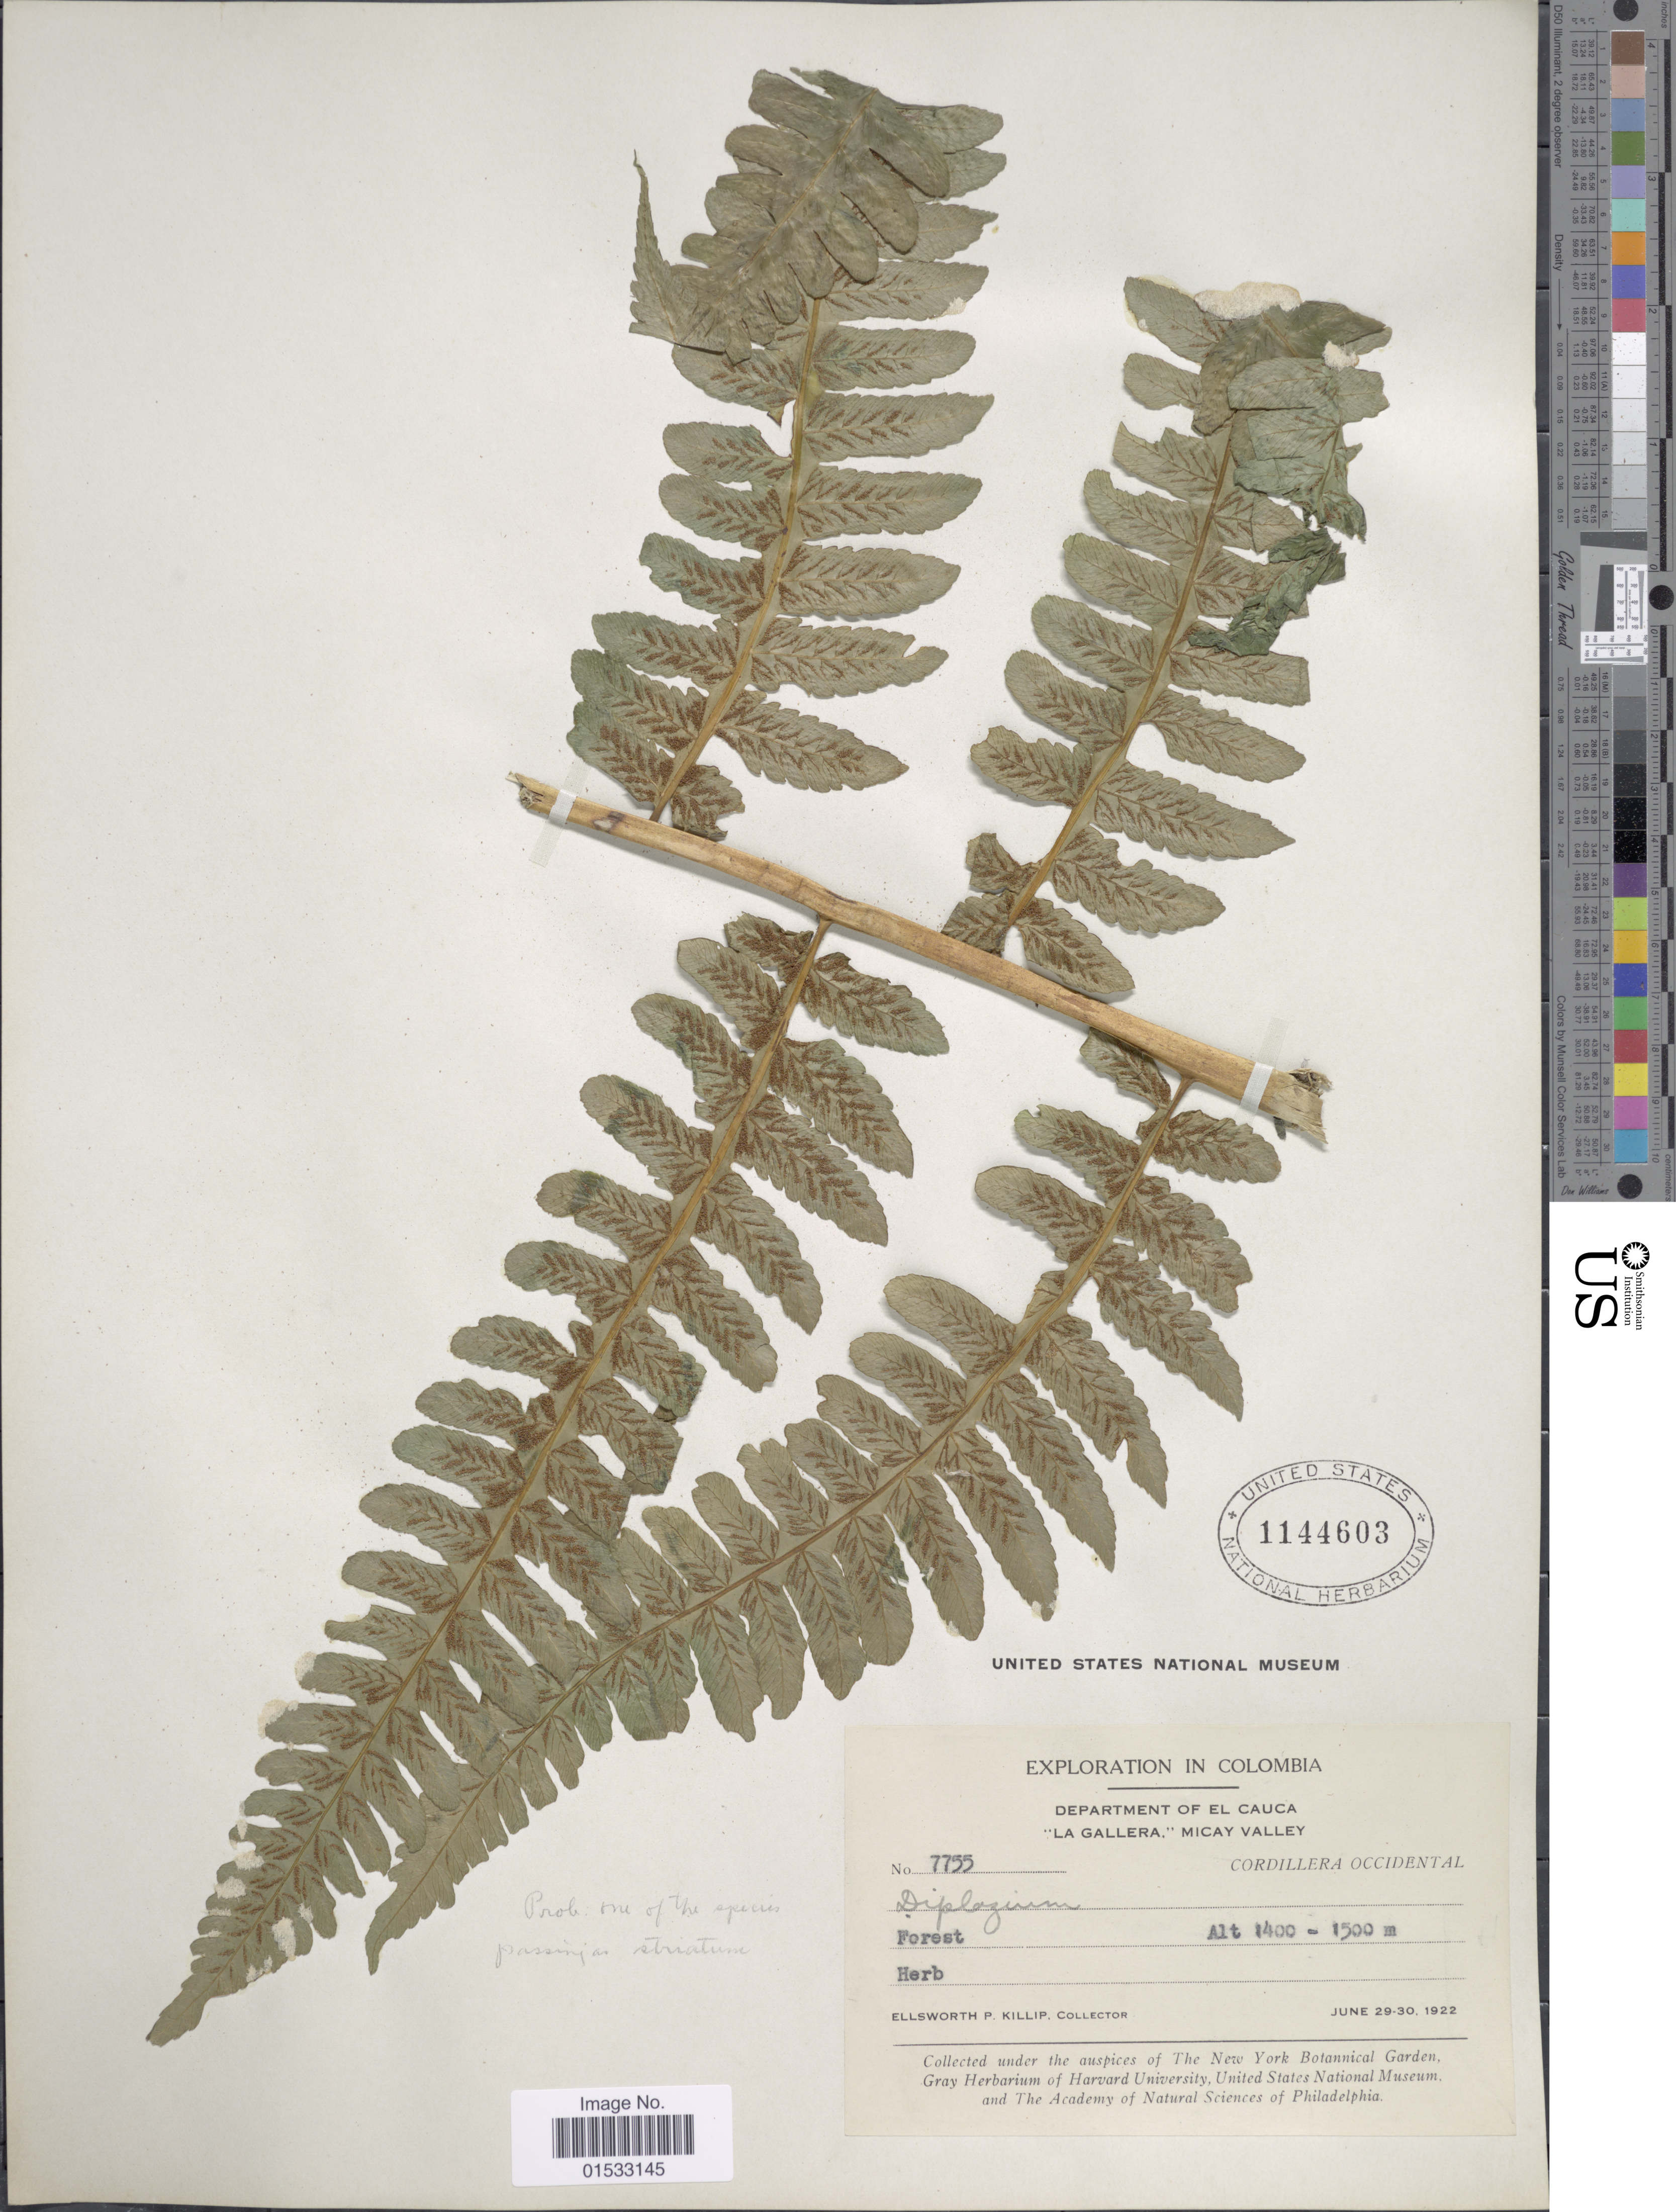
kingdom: Plantae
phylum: Tracheophyta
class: Polypodiopsida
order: Polypodiales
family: Athyriaceae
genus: Diplazium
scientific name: Diplazium striatum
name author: (L.) C. Presl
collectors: E. P. Killip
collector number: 7755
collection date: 1922-06-29/1922-06-30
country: Colombia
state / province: Cauca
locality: La Gallera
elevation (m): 1400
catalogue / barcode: US 1144603